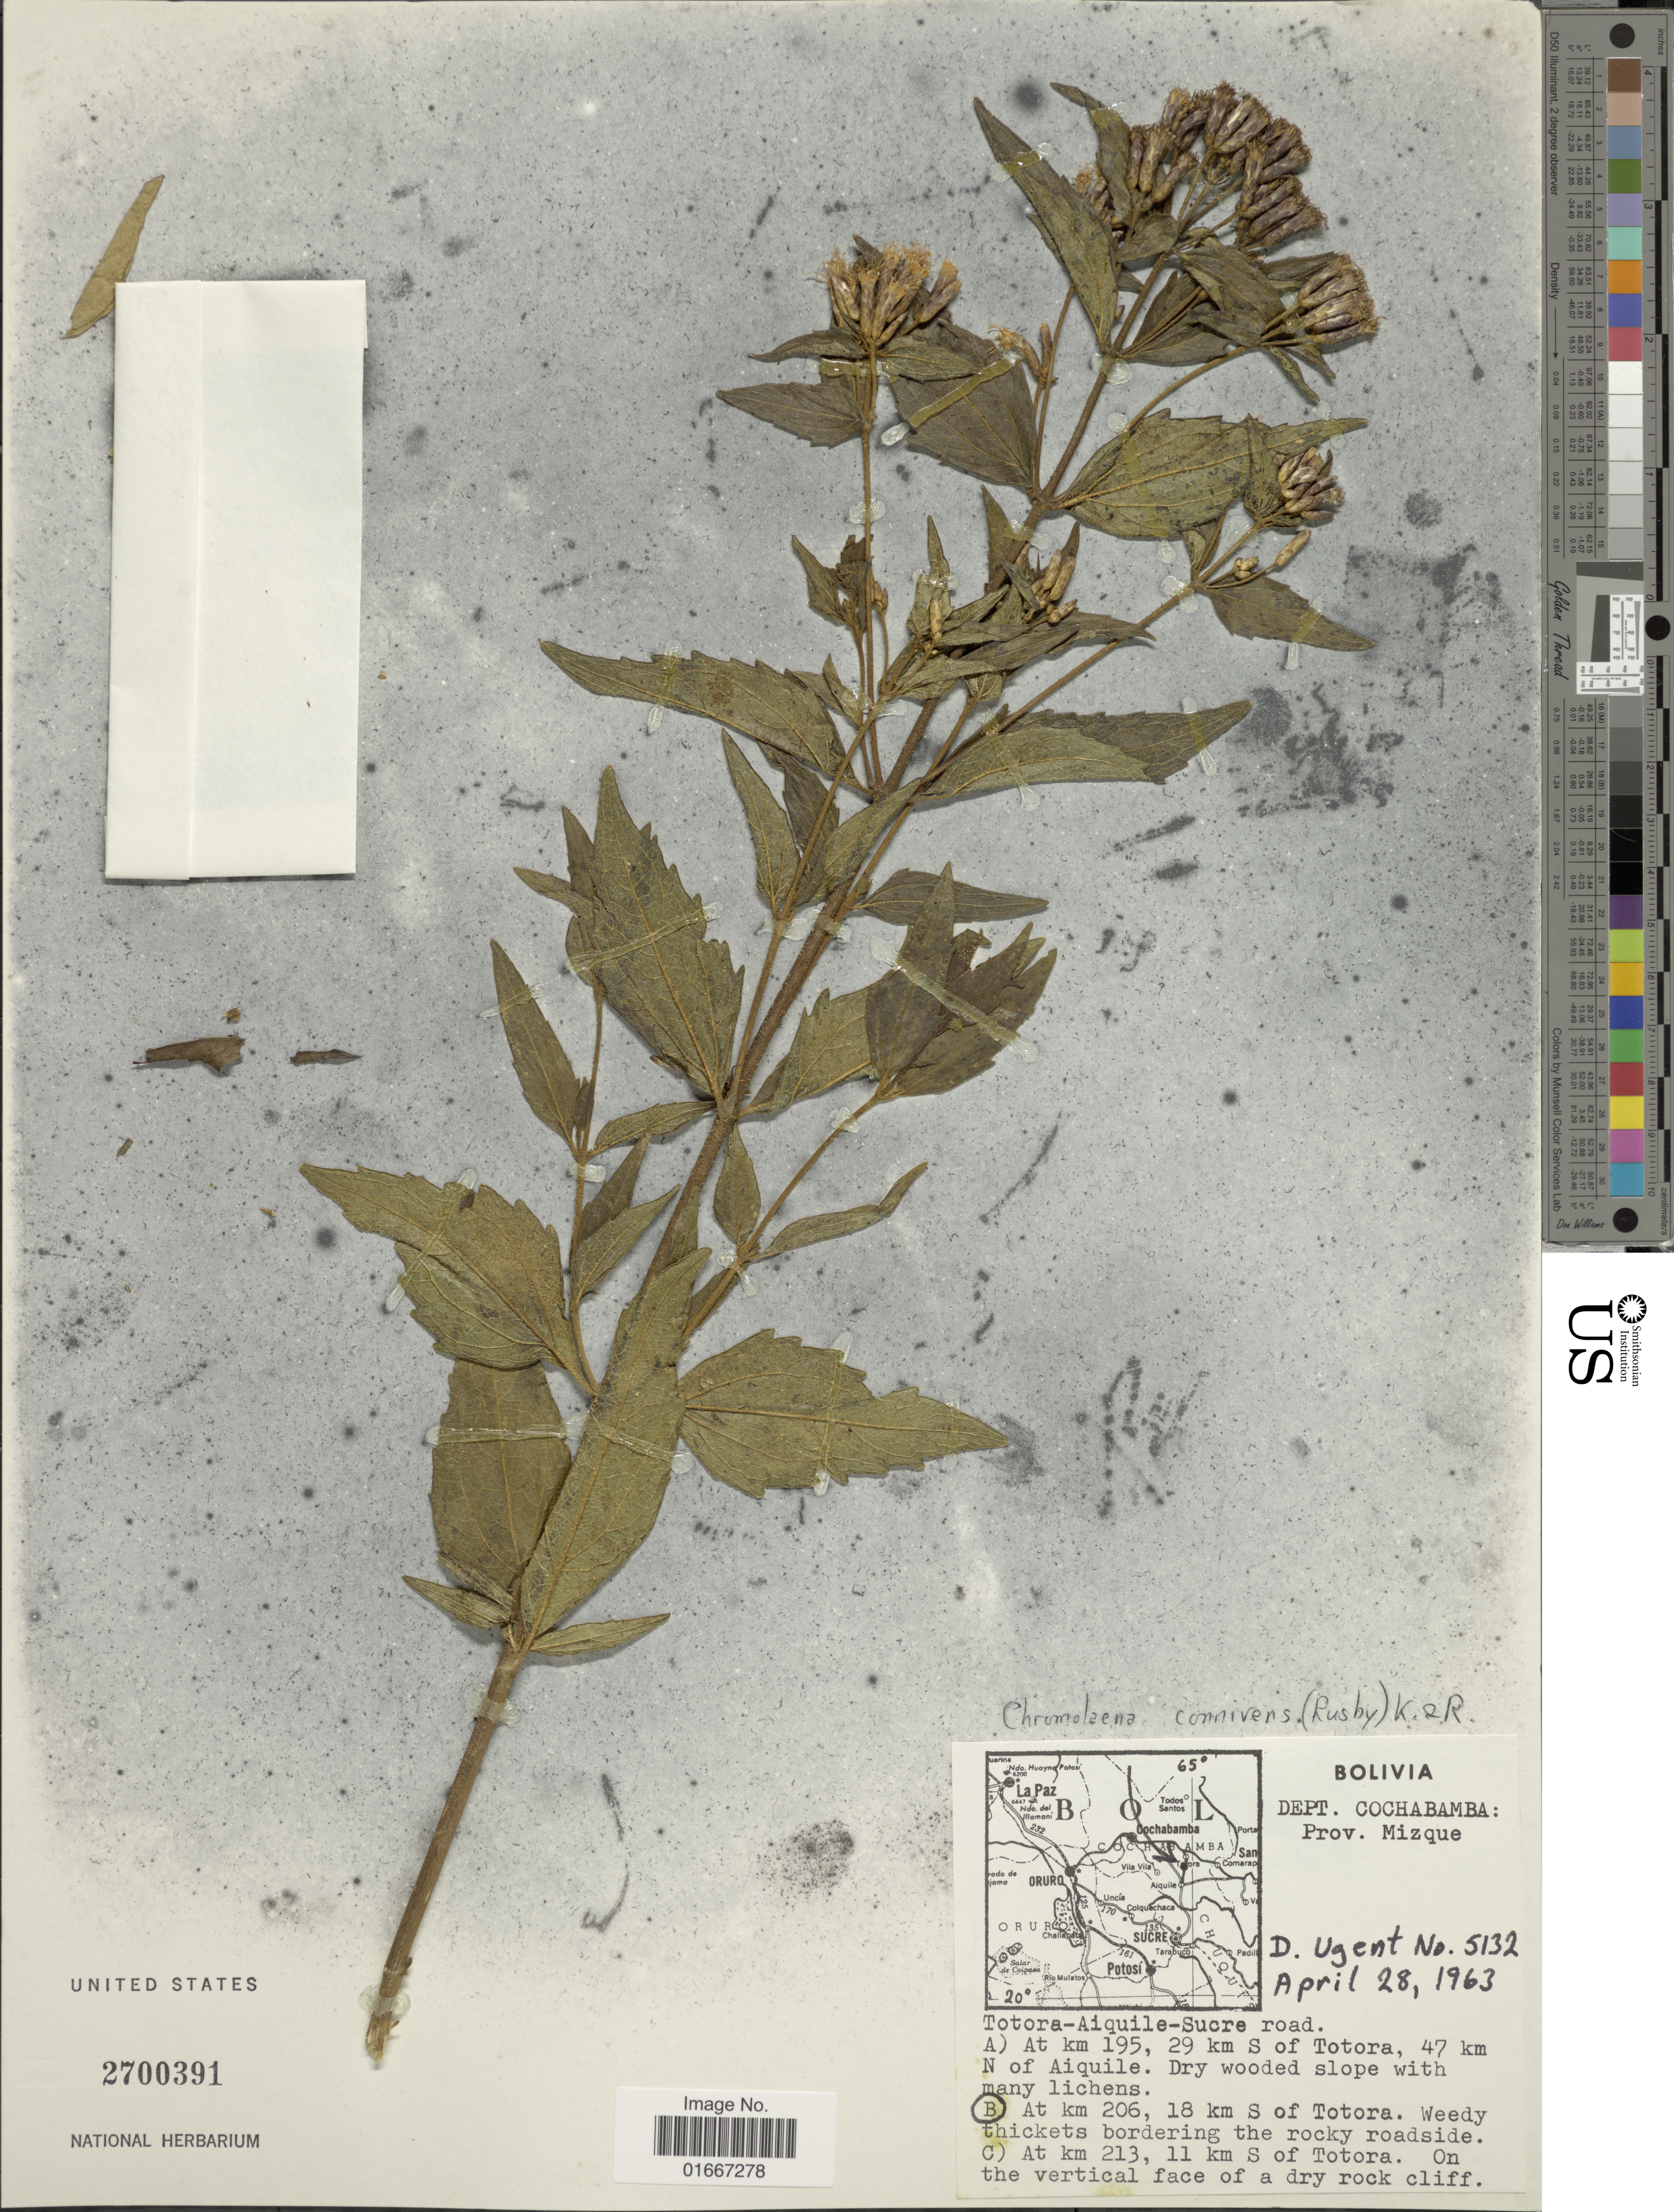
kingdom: Plantae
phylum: Tracheophyta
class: Magnoliopsida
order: Asterales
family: Asteraceae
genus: Chromolaena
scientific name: Chromolaena connivens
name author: (Rusby) R.M. King & H. Rob.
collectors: D. Ugent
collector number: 5132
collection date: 1963-04-28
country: Bolivia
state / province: Cochabamba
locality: Prov. Mizque, At km 2016, 18 km S of Totora, 47. Weedy thickets bordering the rocky roadside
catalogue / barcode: US 2700391